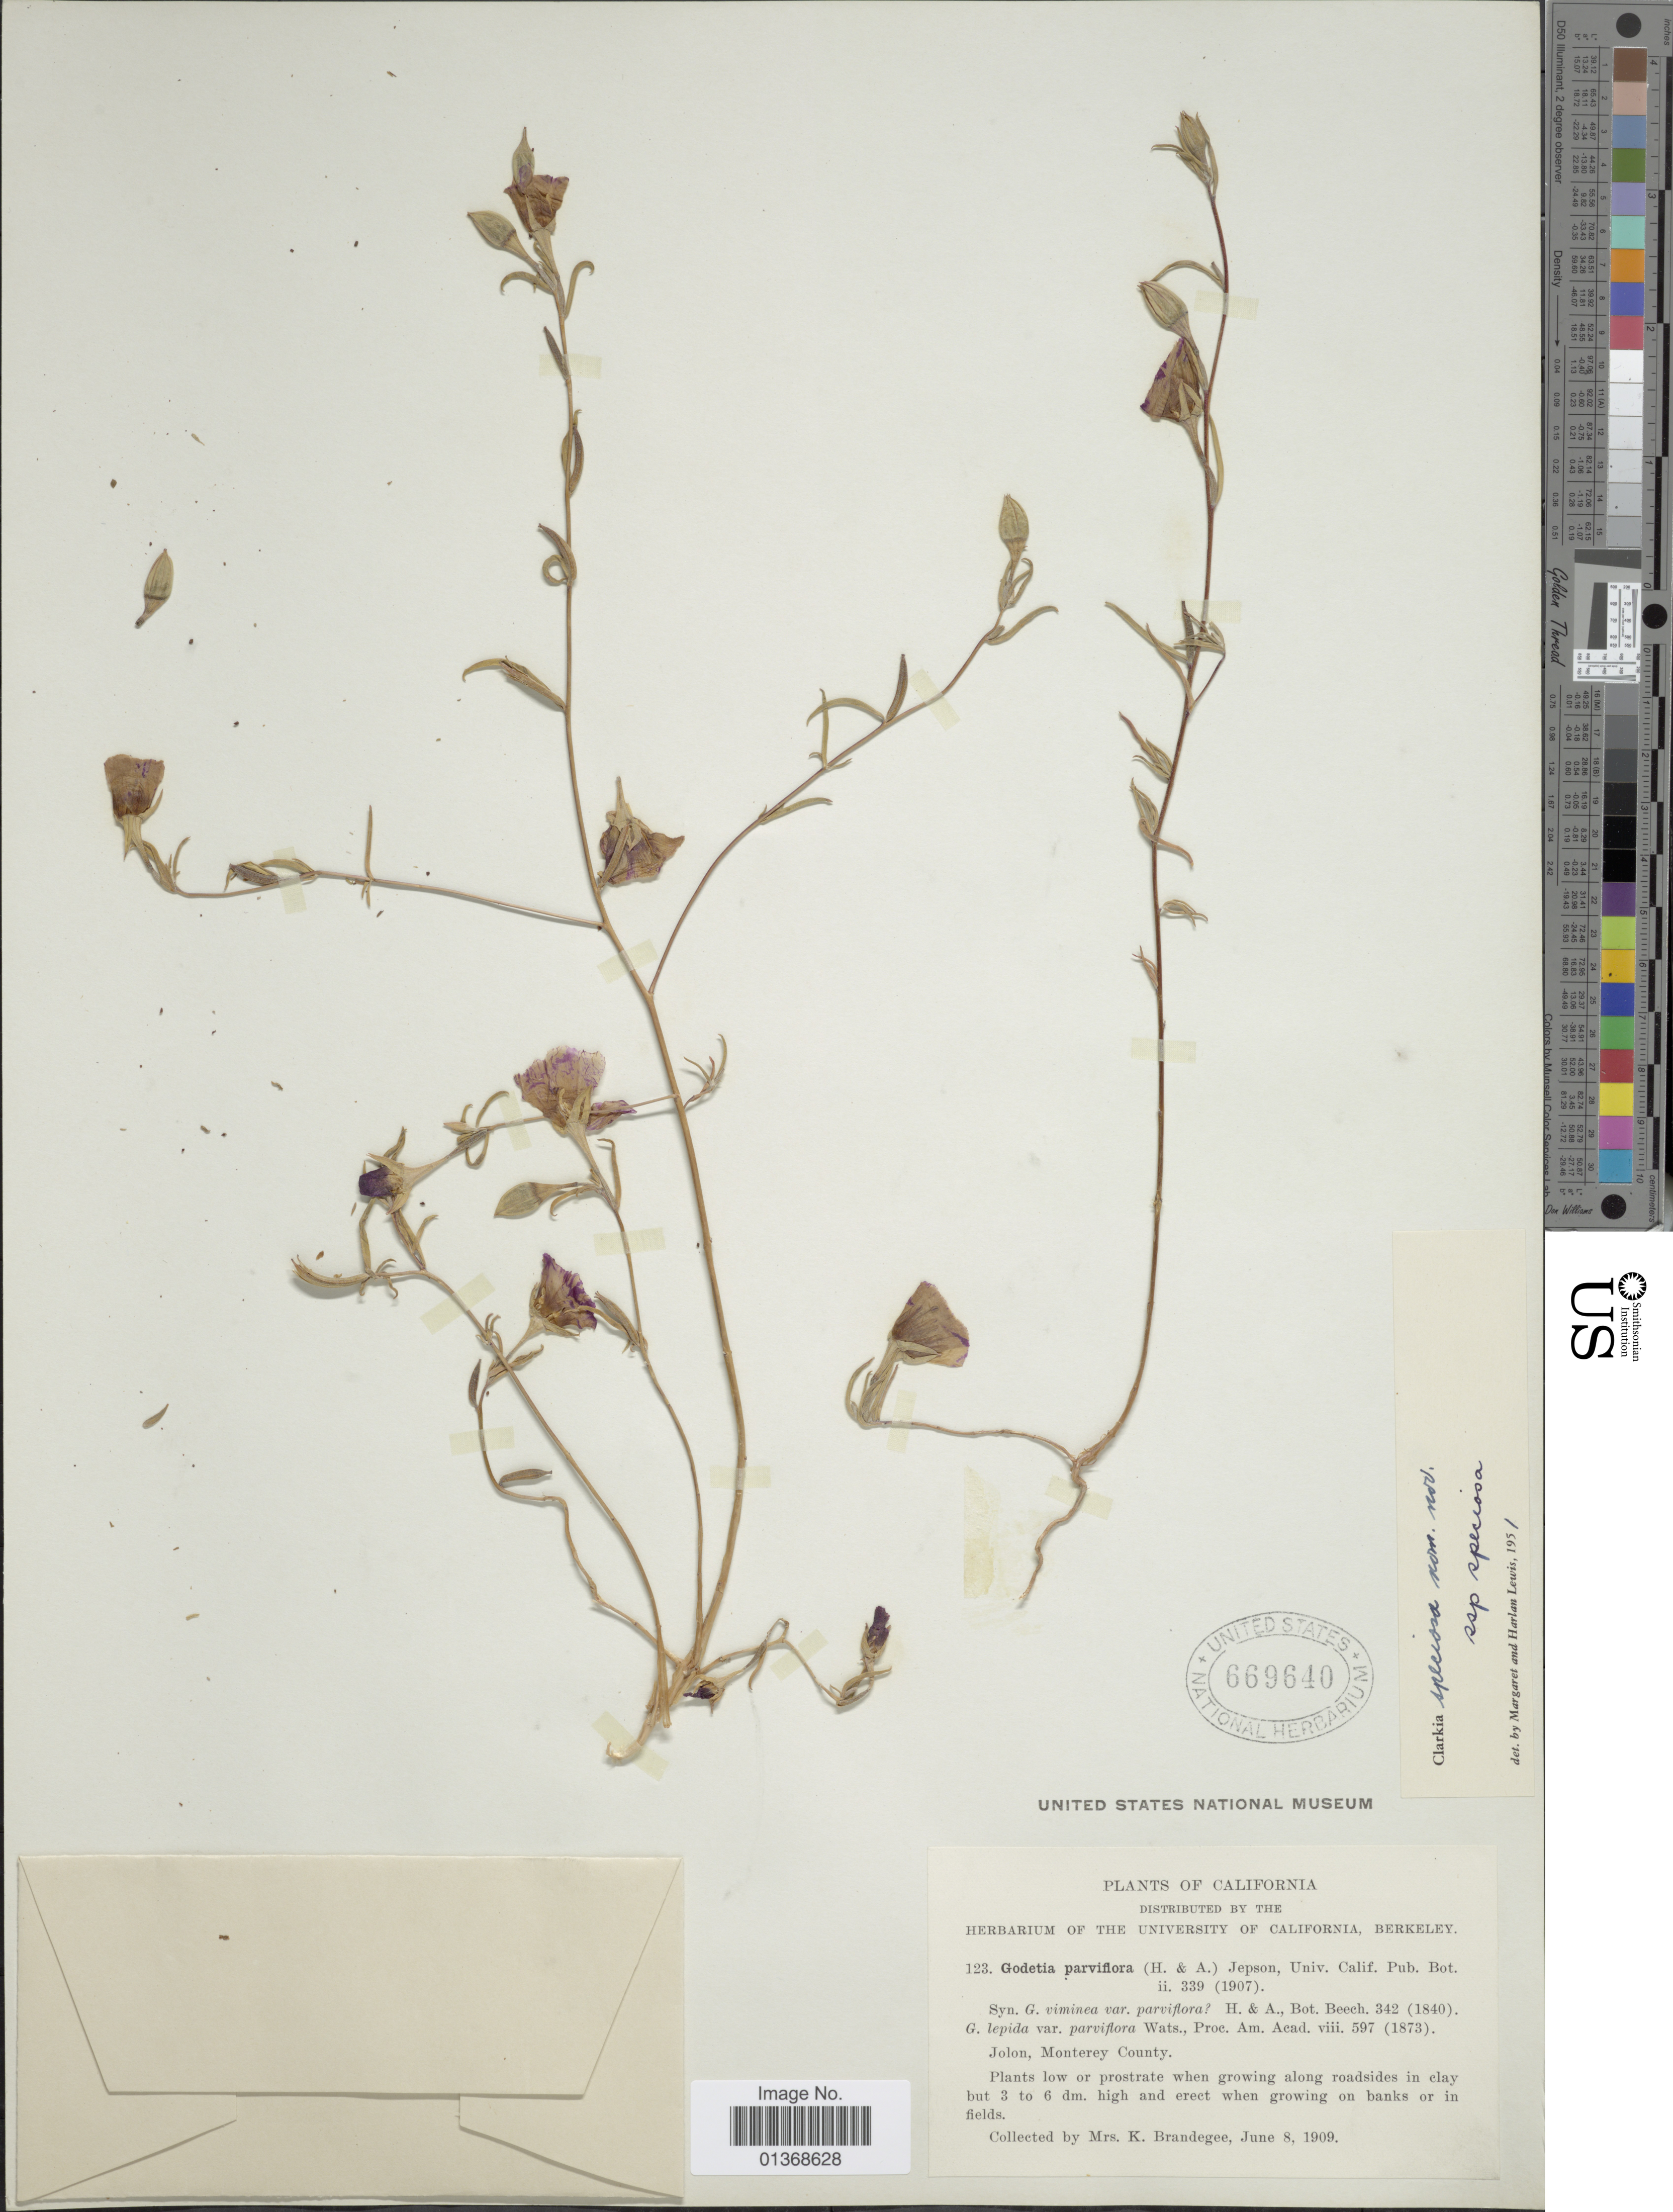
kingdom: Plantae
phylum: Tracheophyta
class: Magnoliopsida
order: Myrtales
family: Onagraceae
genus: Clarkia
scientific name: Clarkia speciosa subsp. speciosa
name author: F. H. Lewis & M.E. Lewis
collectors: K. Brandegee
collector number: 123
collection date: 1909-06-08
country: United States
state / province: California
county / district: Monterey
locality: Jolon, Monterey County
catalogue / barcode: US 669640